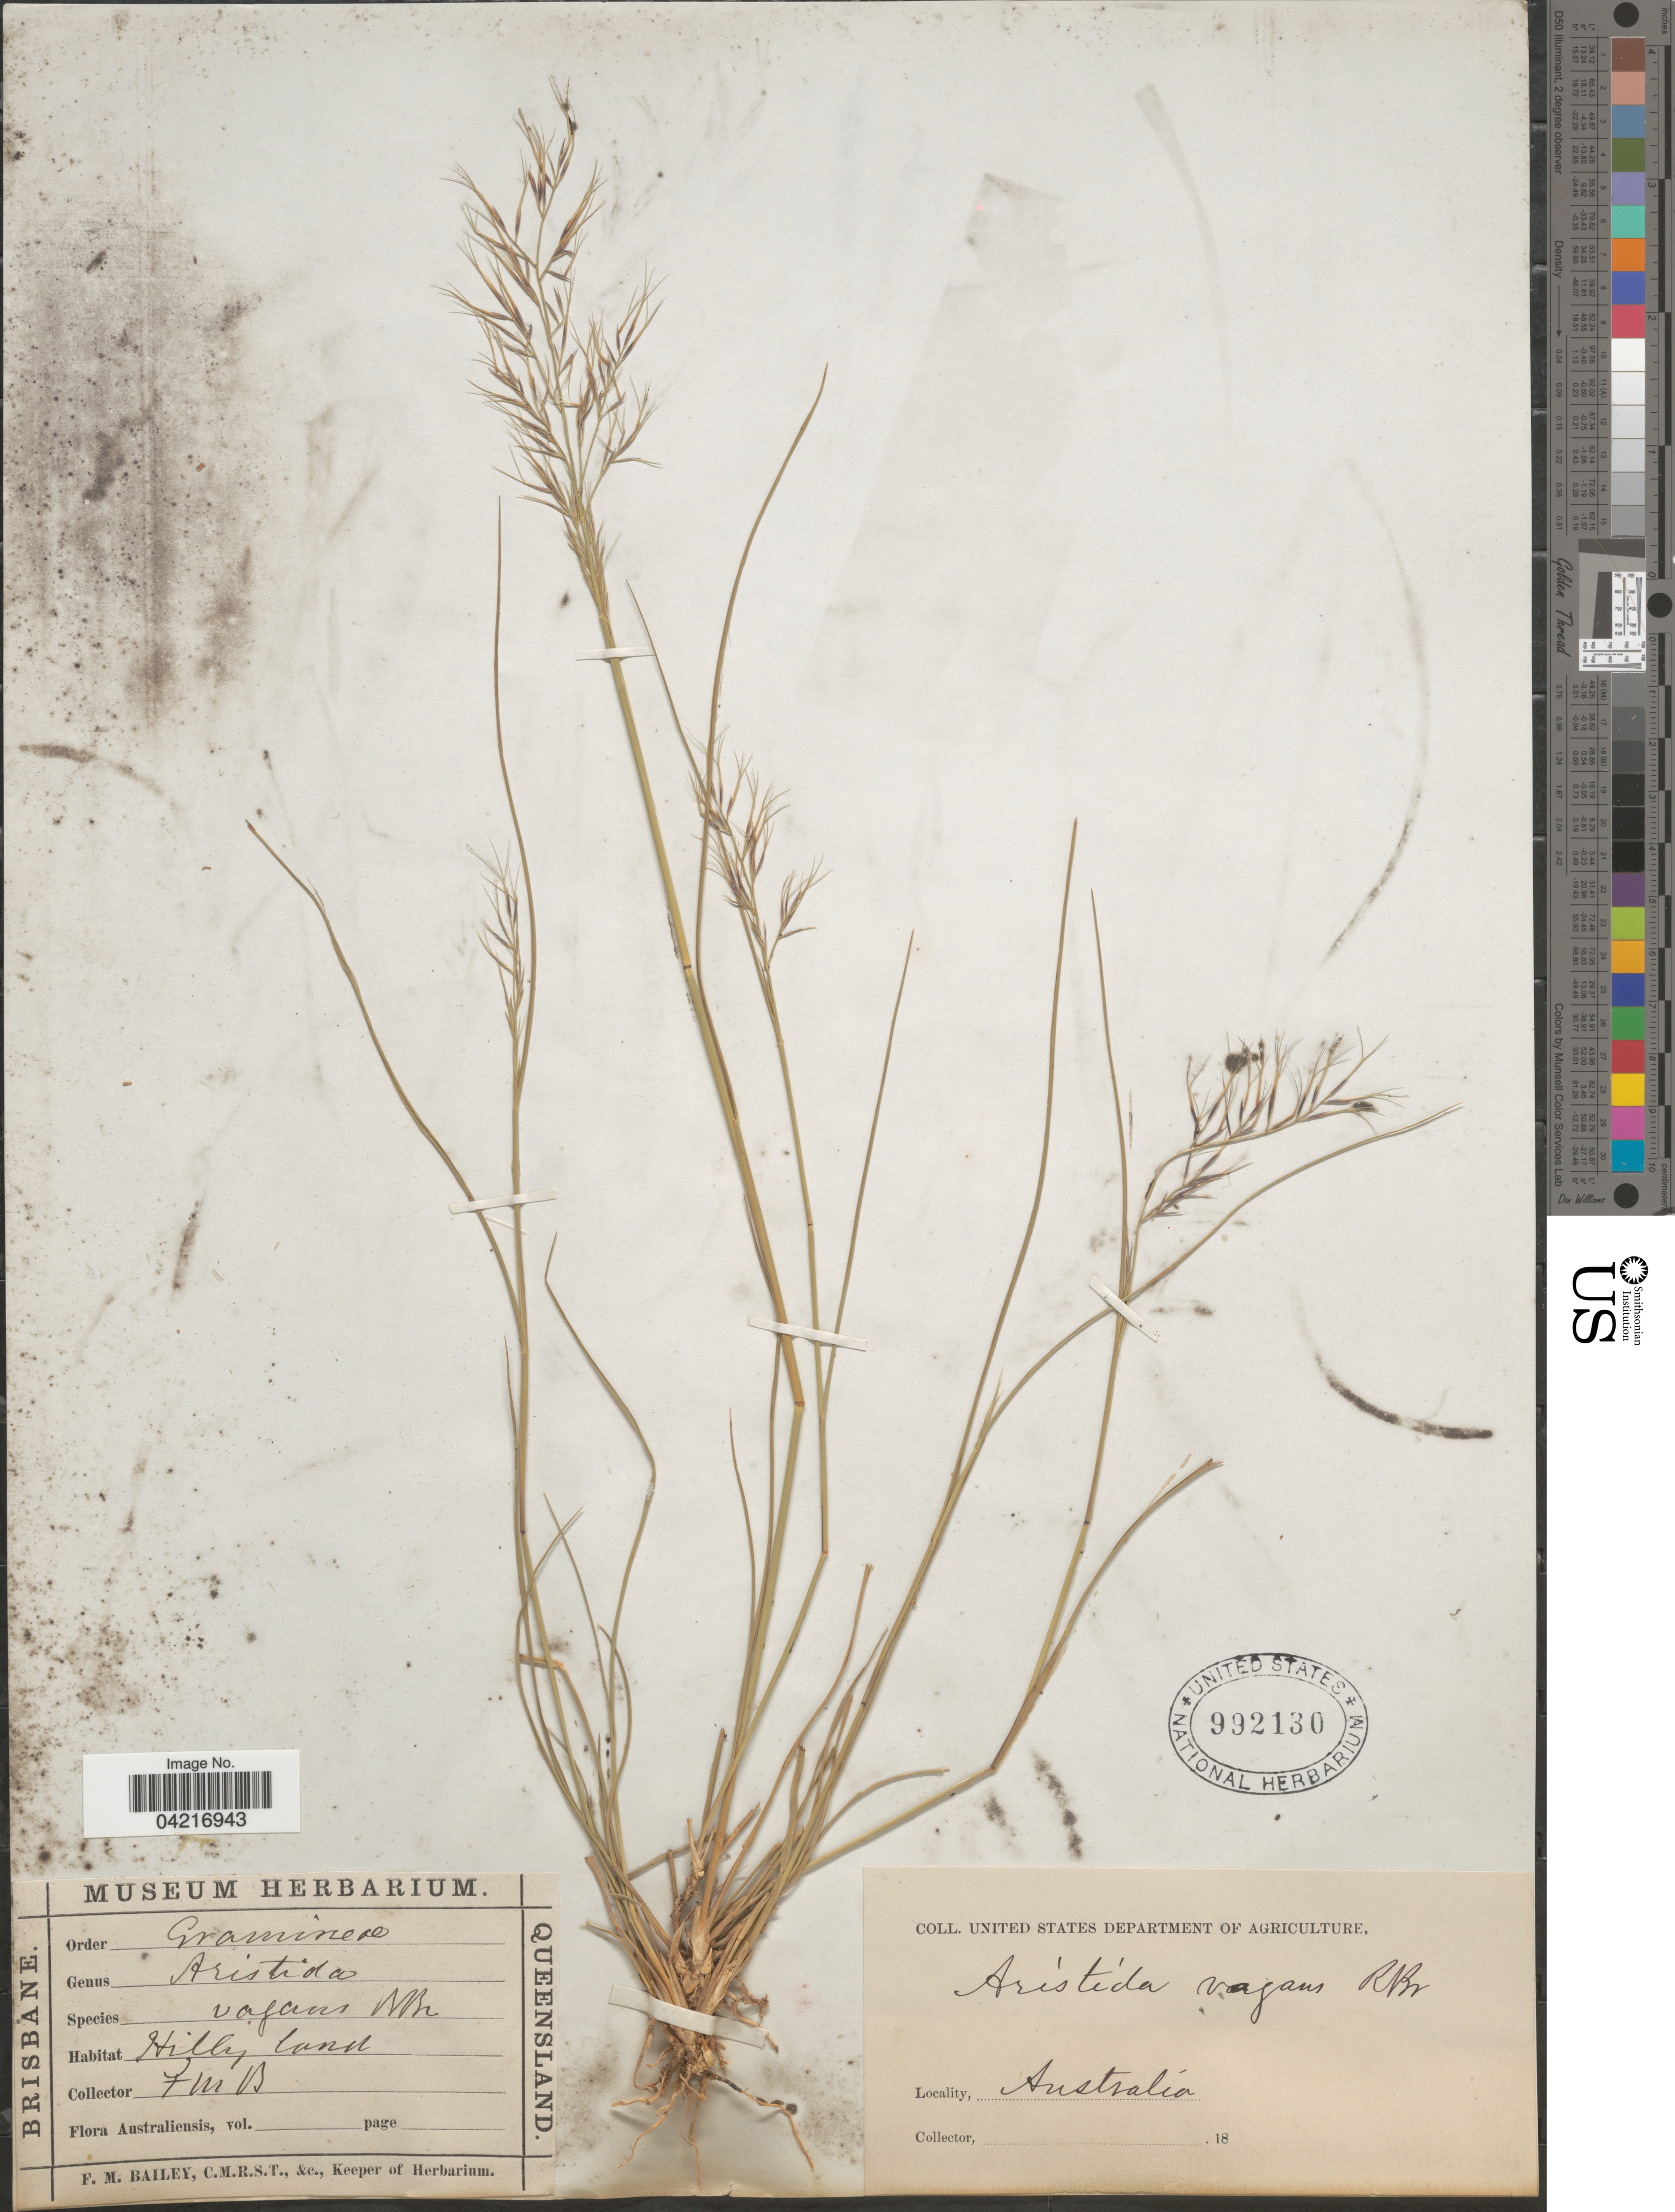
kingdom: Plantae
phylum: Tracheophyta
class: Liliopsida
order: Poales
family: Poaceae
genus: Aristida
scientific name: Aristida vagans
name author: Cav.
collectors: F. M. Bailey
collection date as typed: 18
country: Australia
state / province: Queensland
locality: Hilly land.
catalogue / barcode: US 992130